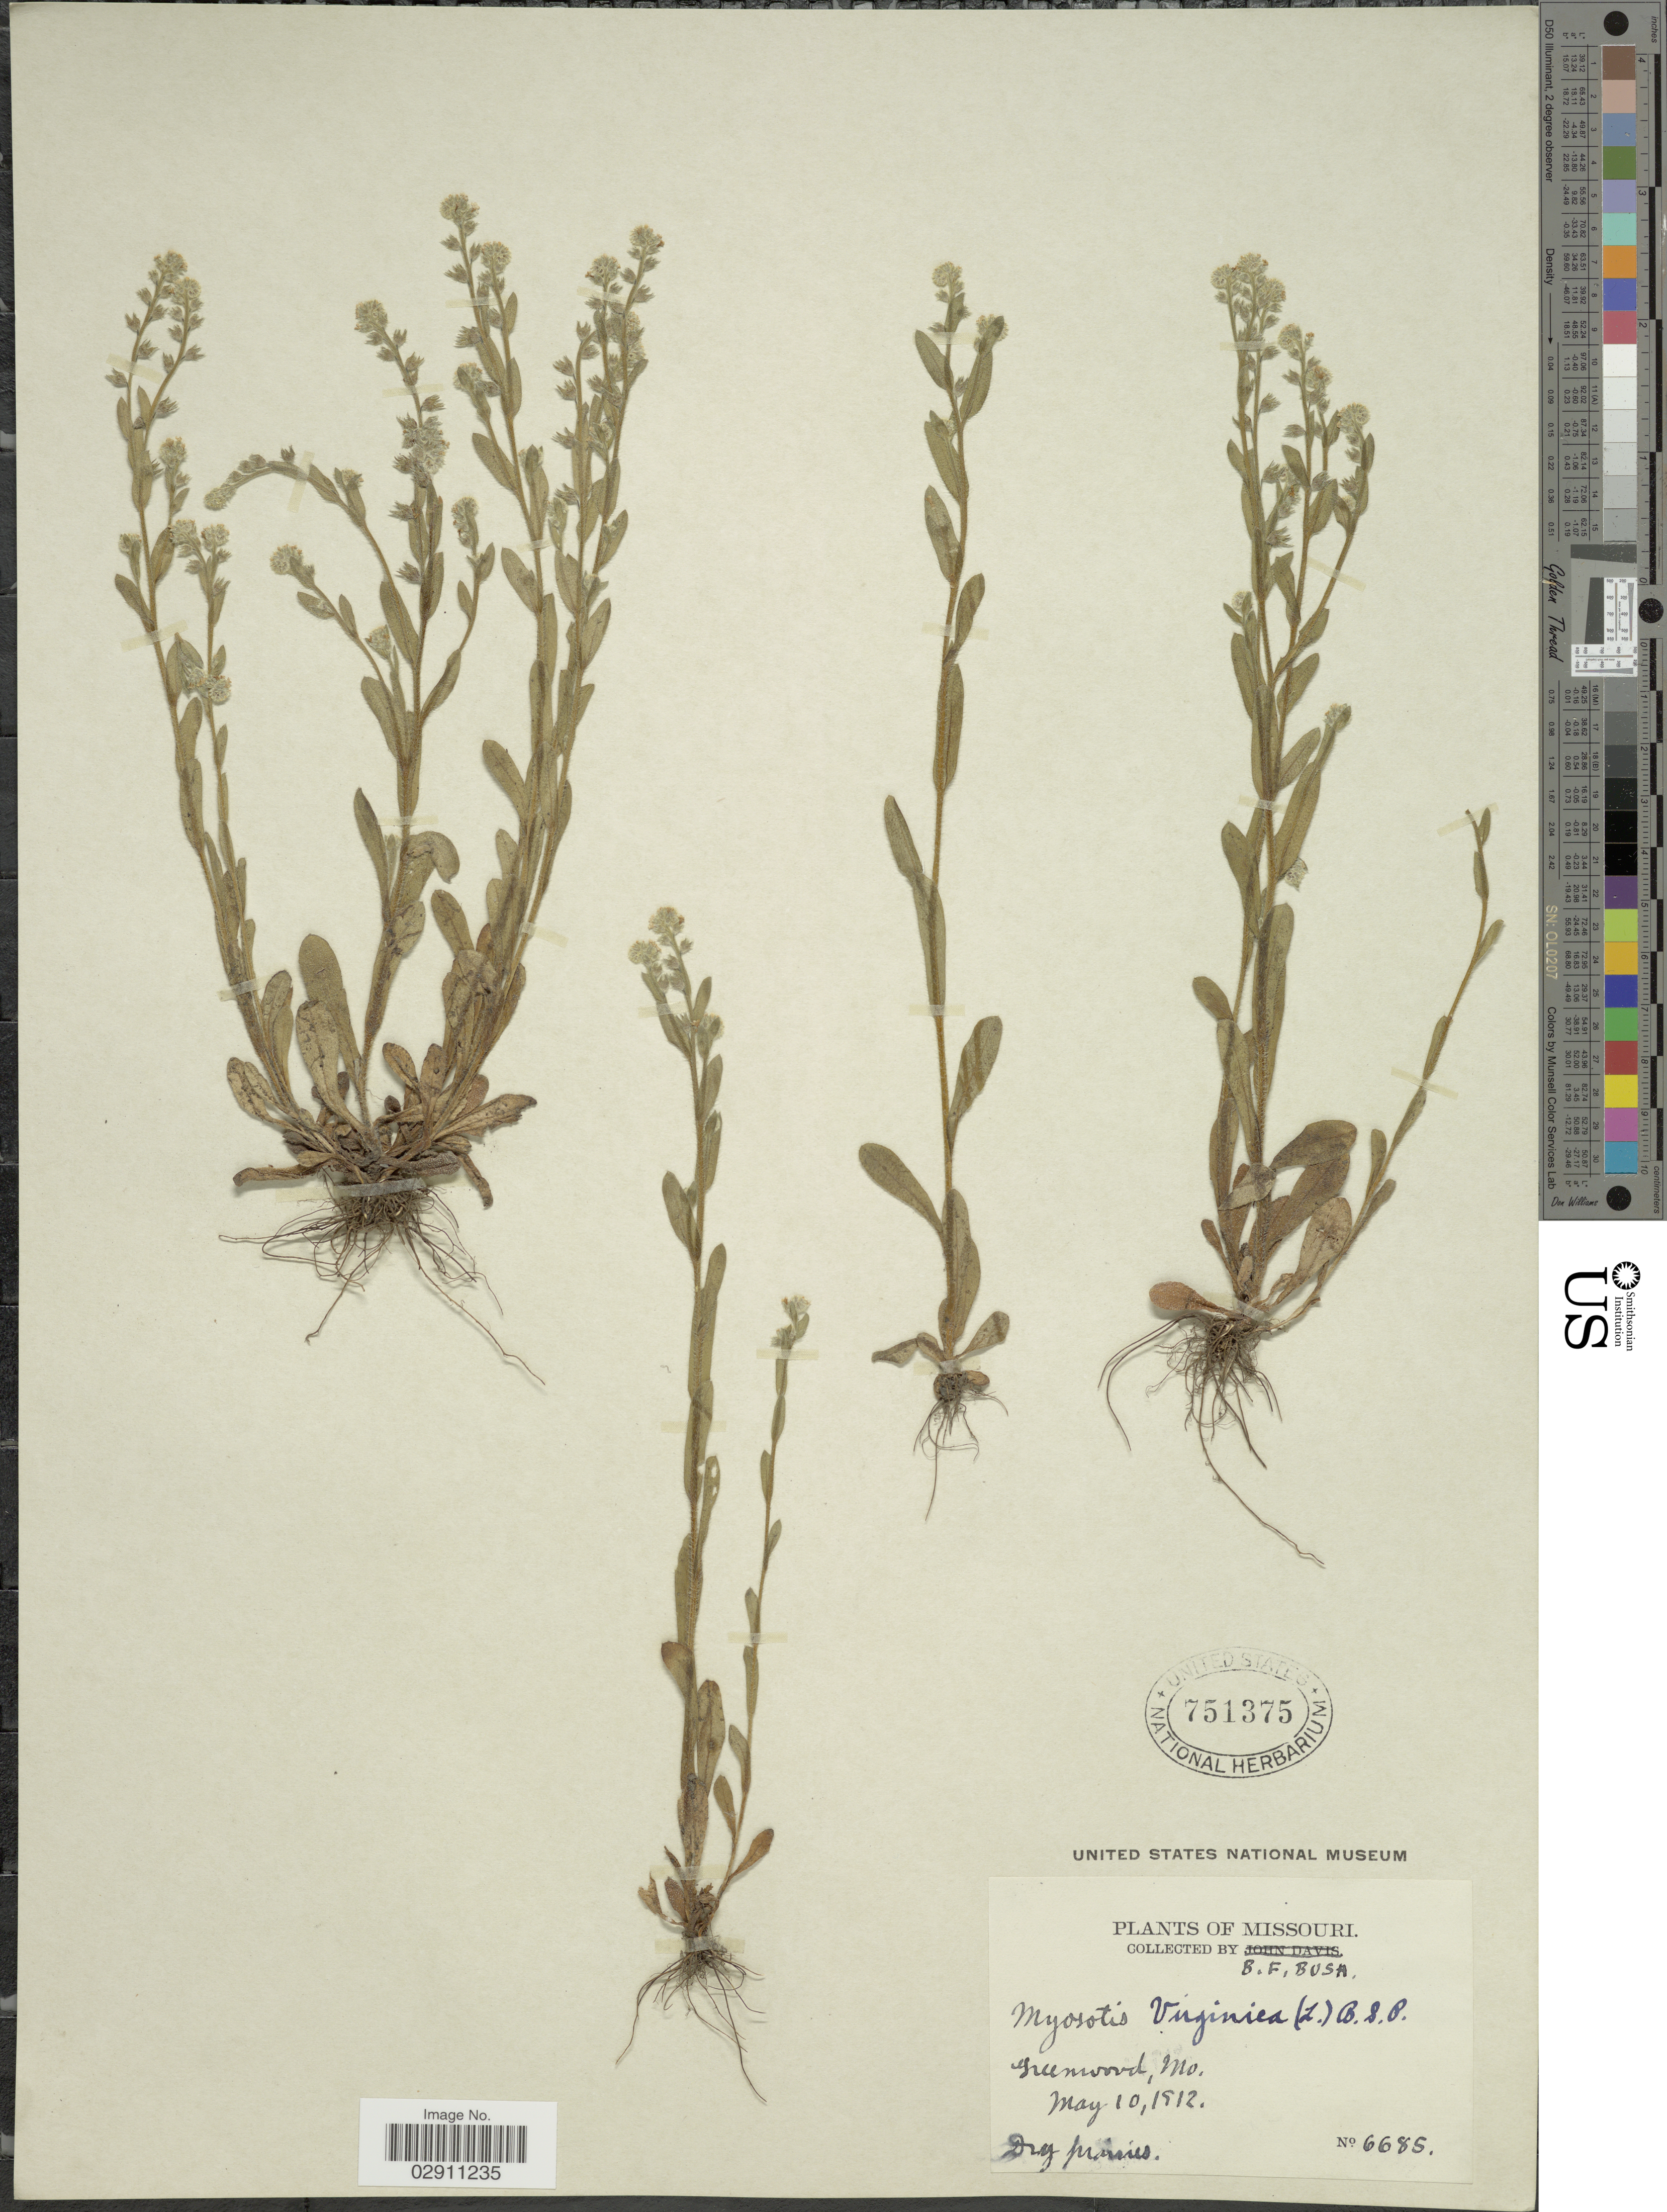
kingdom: Plantae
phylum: Tracheophyta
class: Magnoliopsida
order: Boraginales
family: Boraginaceae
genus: Myosotis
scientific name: Myosotis verna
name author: Nutt.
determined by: Goldman, Doug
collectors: B. F. Bush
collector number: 6685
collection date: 1912-05-10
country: United States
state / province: Missouri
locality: Greenwood.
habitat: Dry prairie.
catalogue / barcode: US 751375